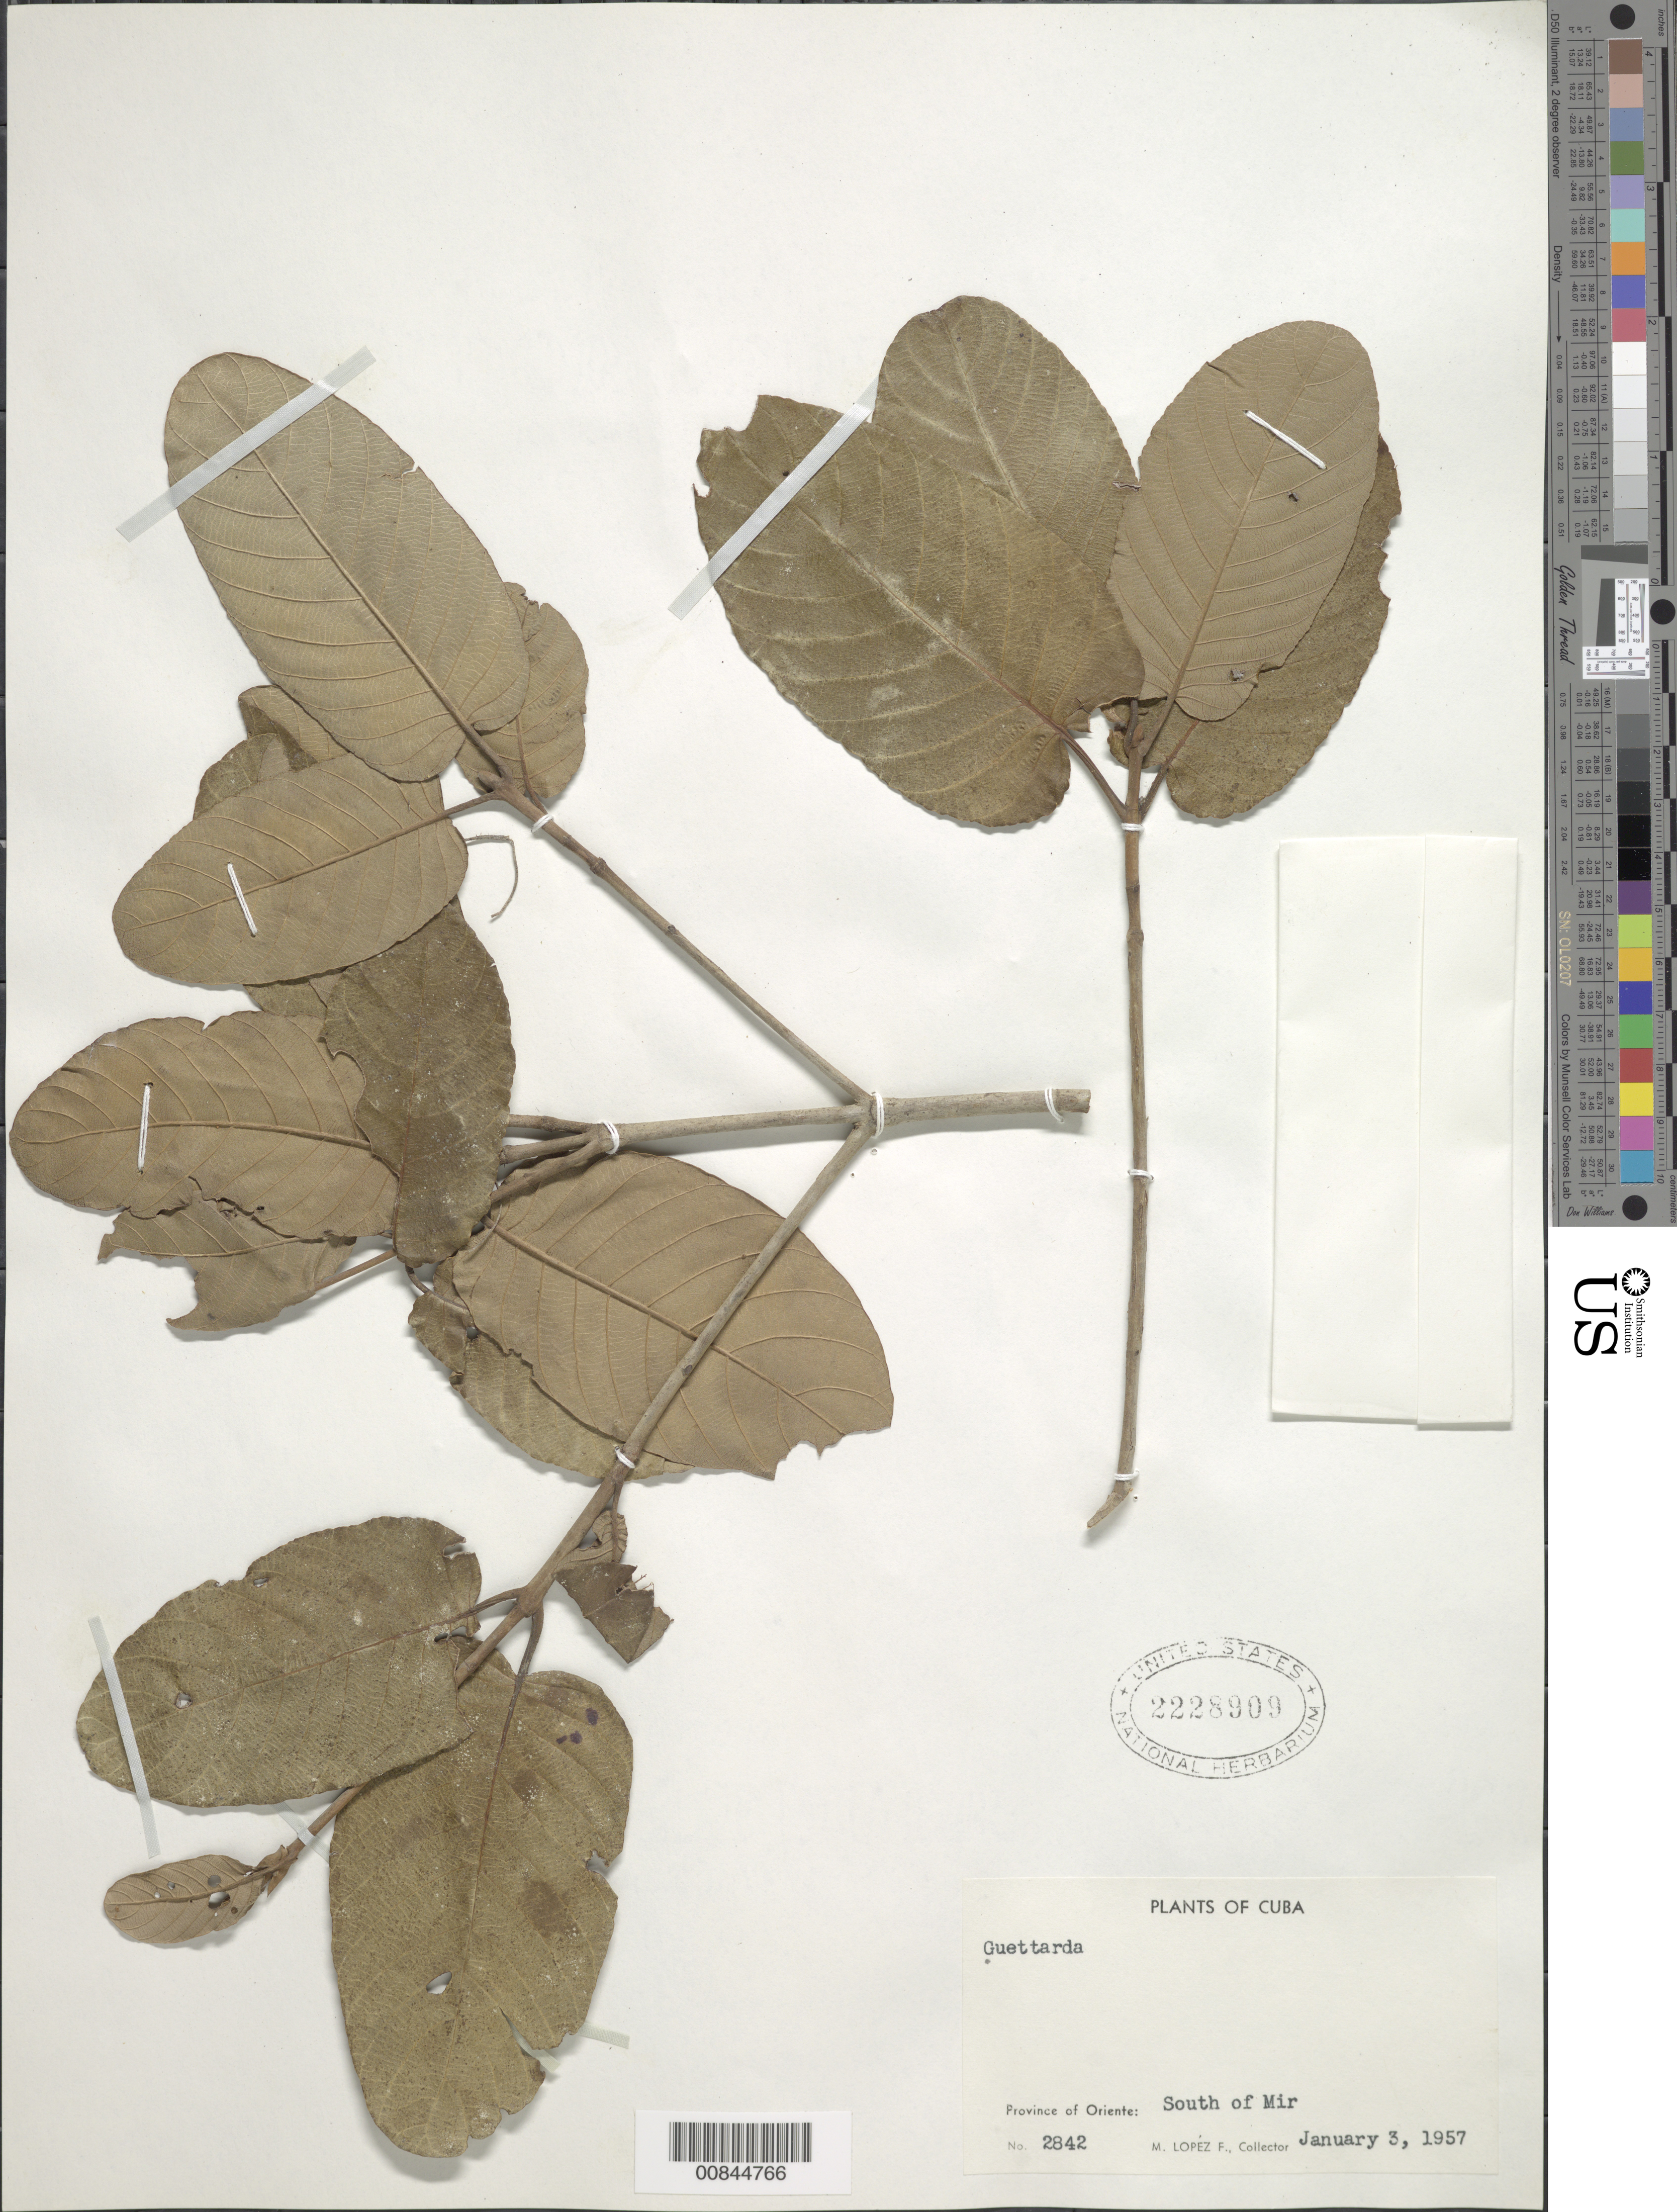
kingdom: Plantae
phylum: Tracheophyta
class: Magnoliopsida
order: Gentianales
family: Rubiaceae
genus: Guettarda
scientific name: Guettarda sp.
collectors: M. López Figueiras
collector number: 2842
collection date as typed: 03 Jan 1957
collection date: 1957-01-03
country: Cuba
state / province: Oriente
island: Cuba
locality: S of Mir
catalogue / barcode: US 2228909